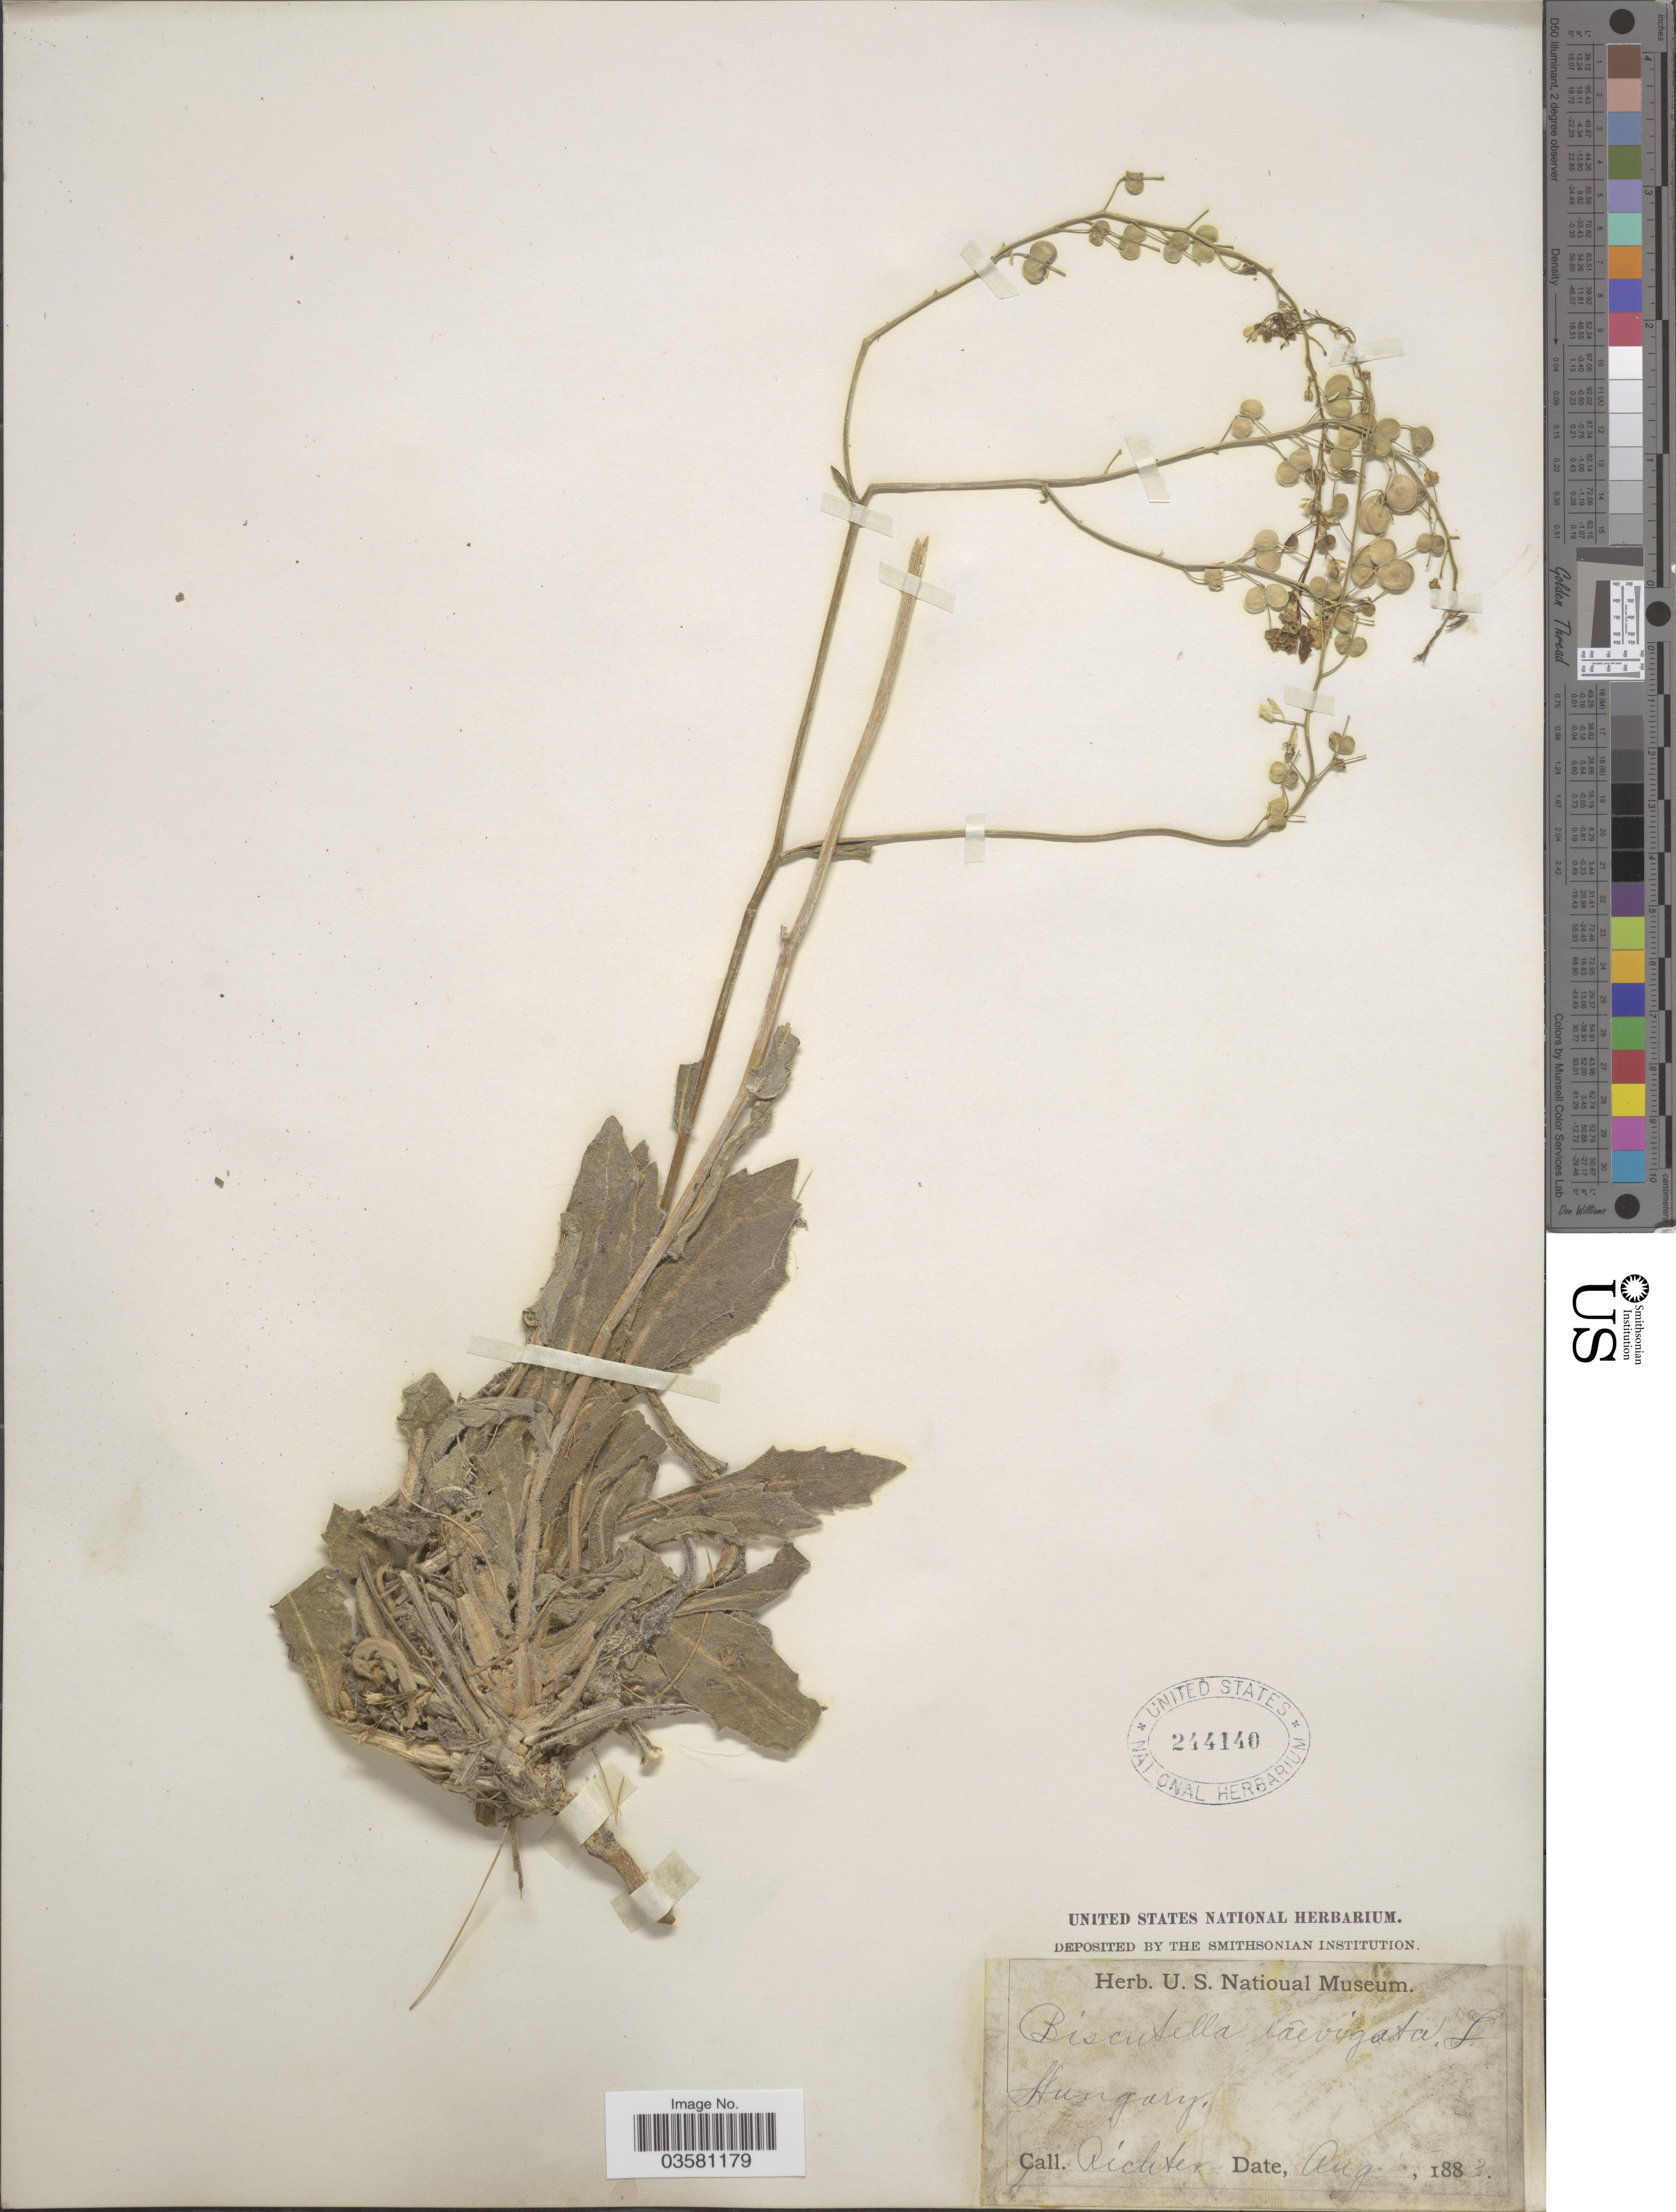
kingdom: Plantae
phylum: Tracheophyta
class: Magnoliopsida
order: Brassicales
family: Brassicaceae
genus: Biscutella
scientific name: Biscutella laevigata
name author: L.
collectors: -- Richter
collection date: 1883-08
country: Hungary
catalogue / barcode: US 244140